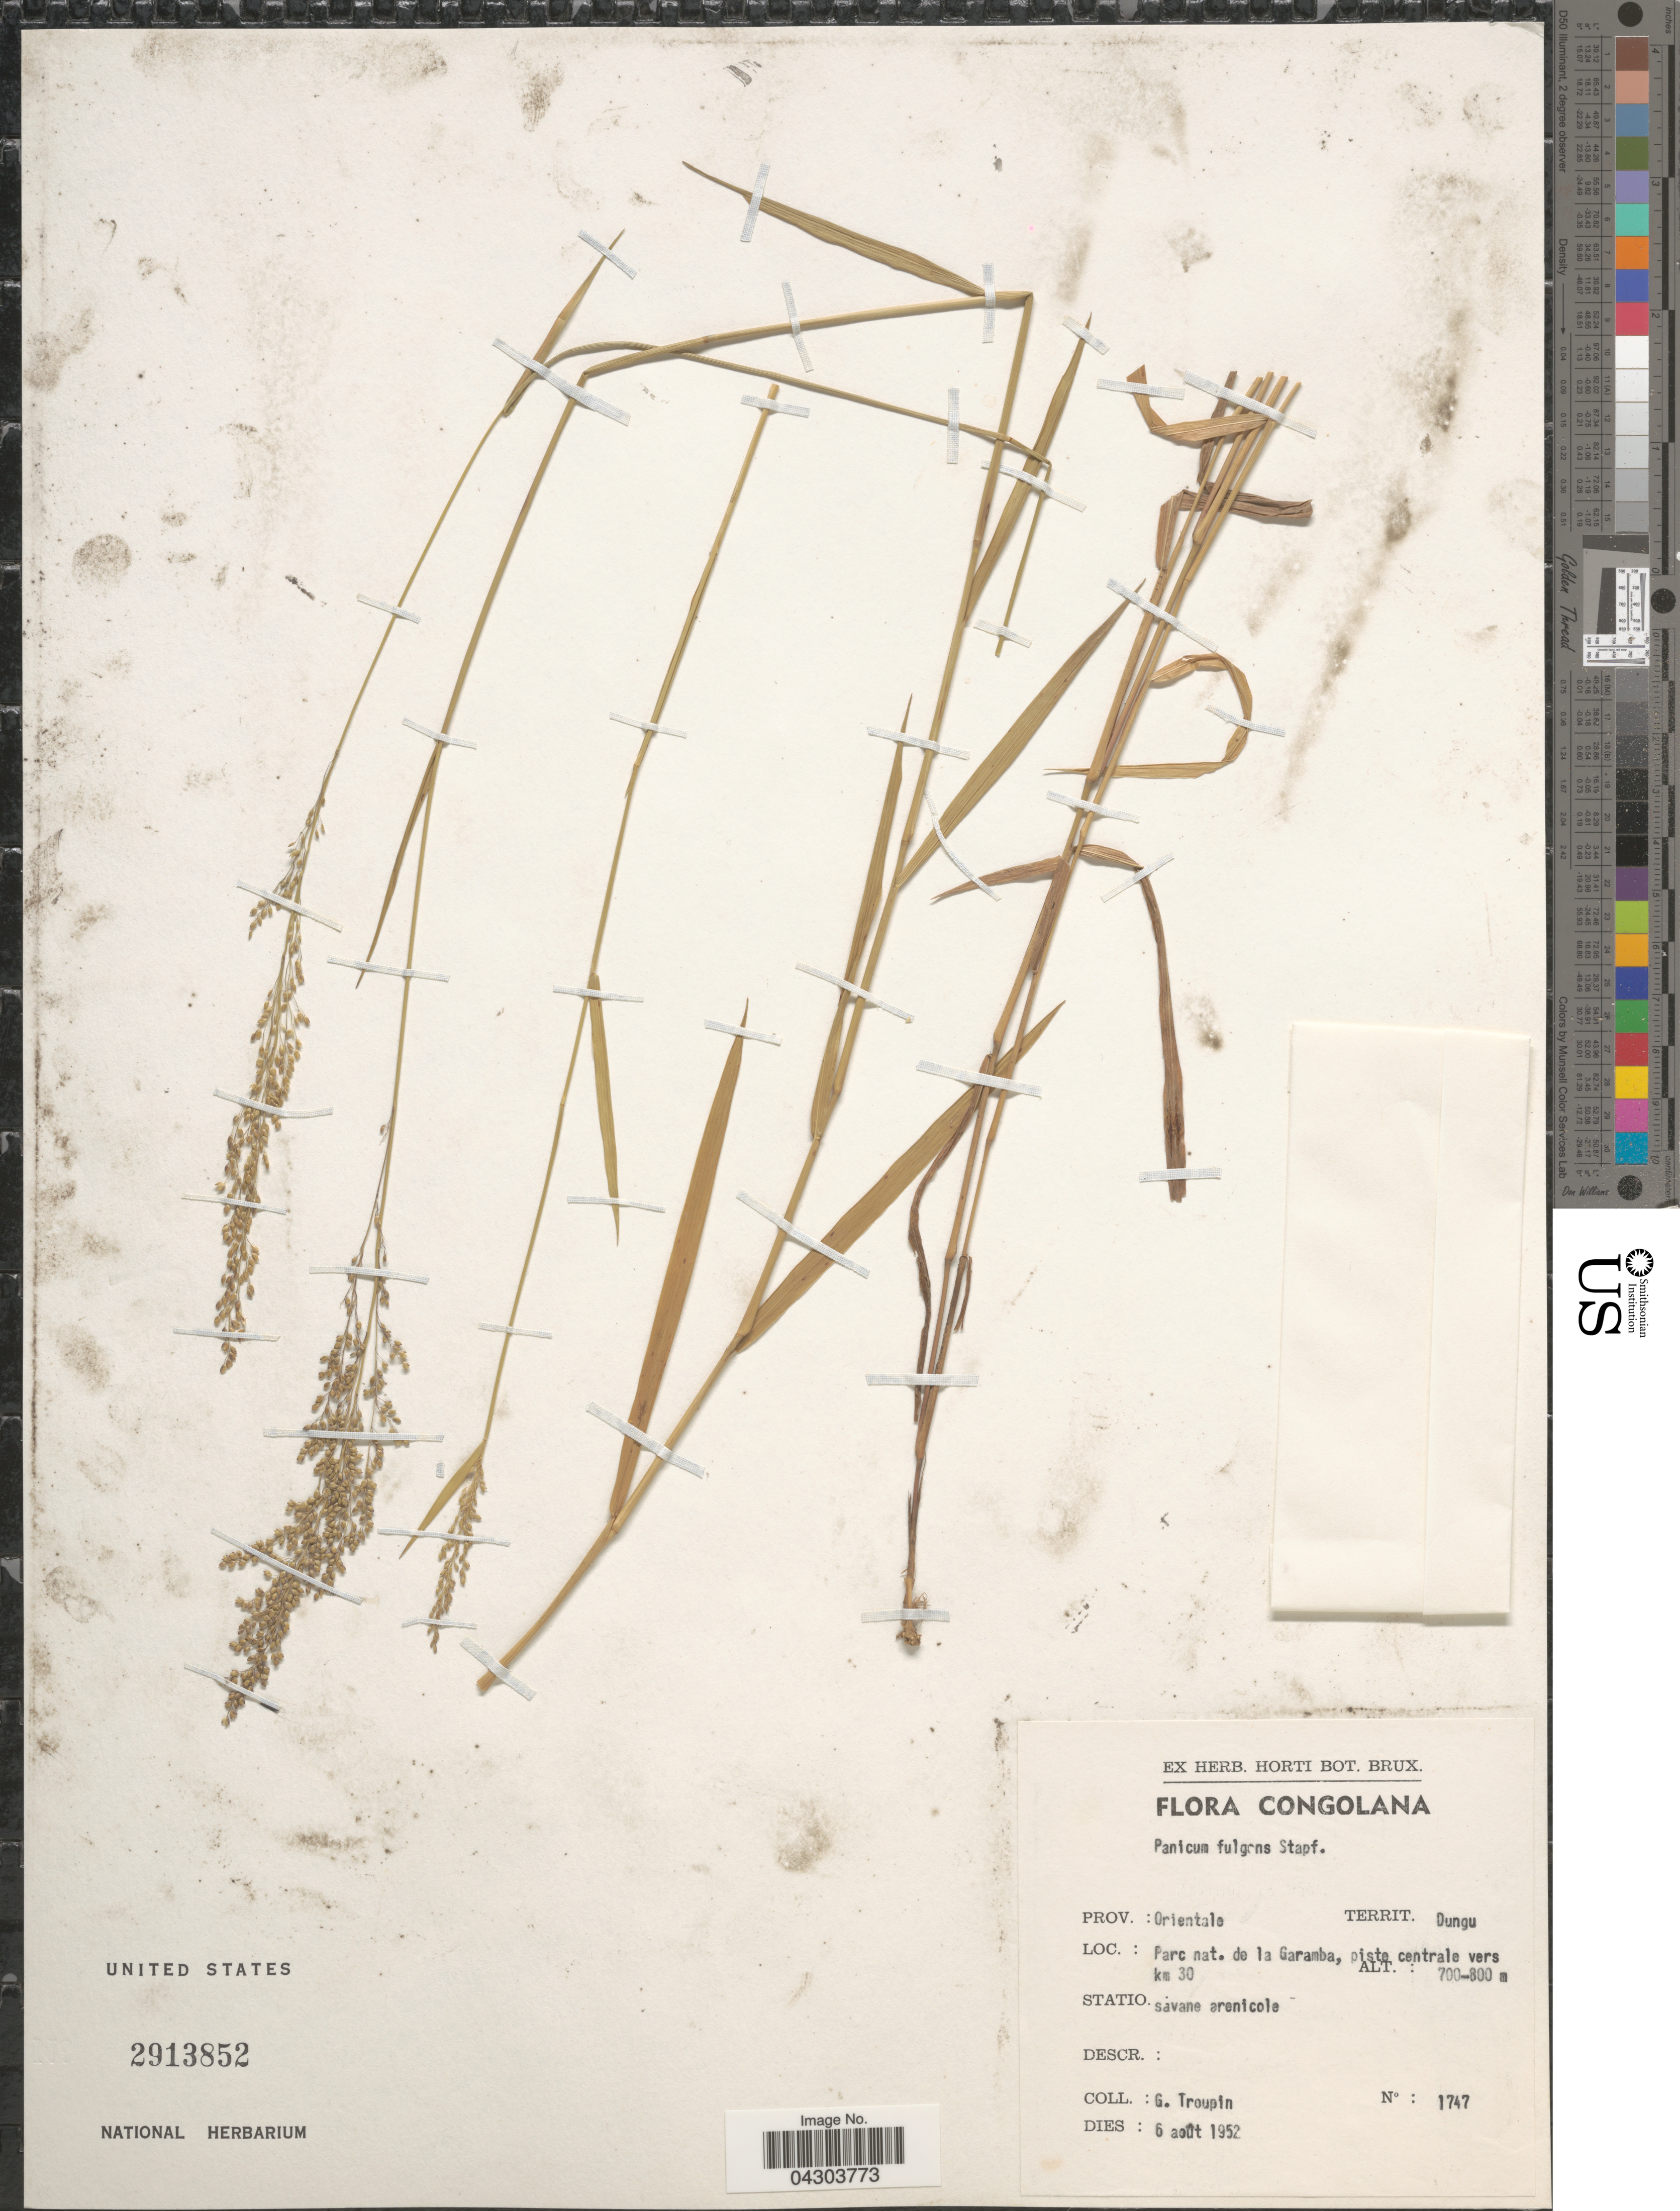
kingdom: Plantae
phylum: Tracheophyta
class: Liliopsida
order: Poales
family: Poaceae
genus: Panicum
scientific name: Panicum nervatum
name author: (Franch.) Stapf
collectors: G. Troupin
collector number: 1747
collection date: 1952-08-06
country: Congo, Democratic Republic of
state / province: Haut-Uele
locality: Congolana. Territ. Dungu. Parc nat. de la Garamba, piste centrale vers km 30. Statio. savane arenicola.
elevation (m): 700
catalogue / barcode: US 2913852